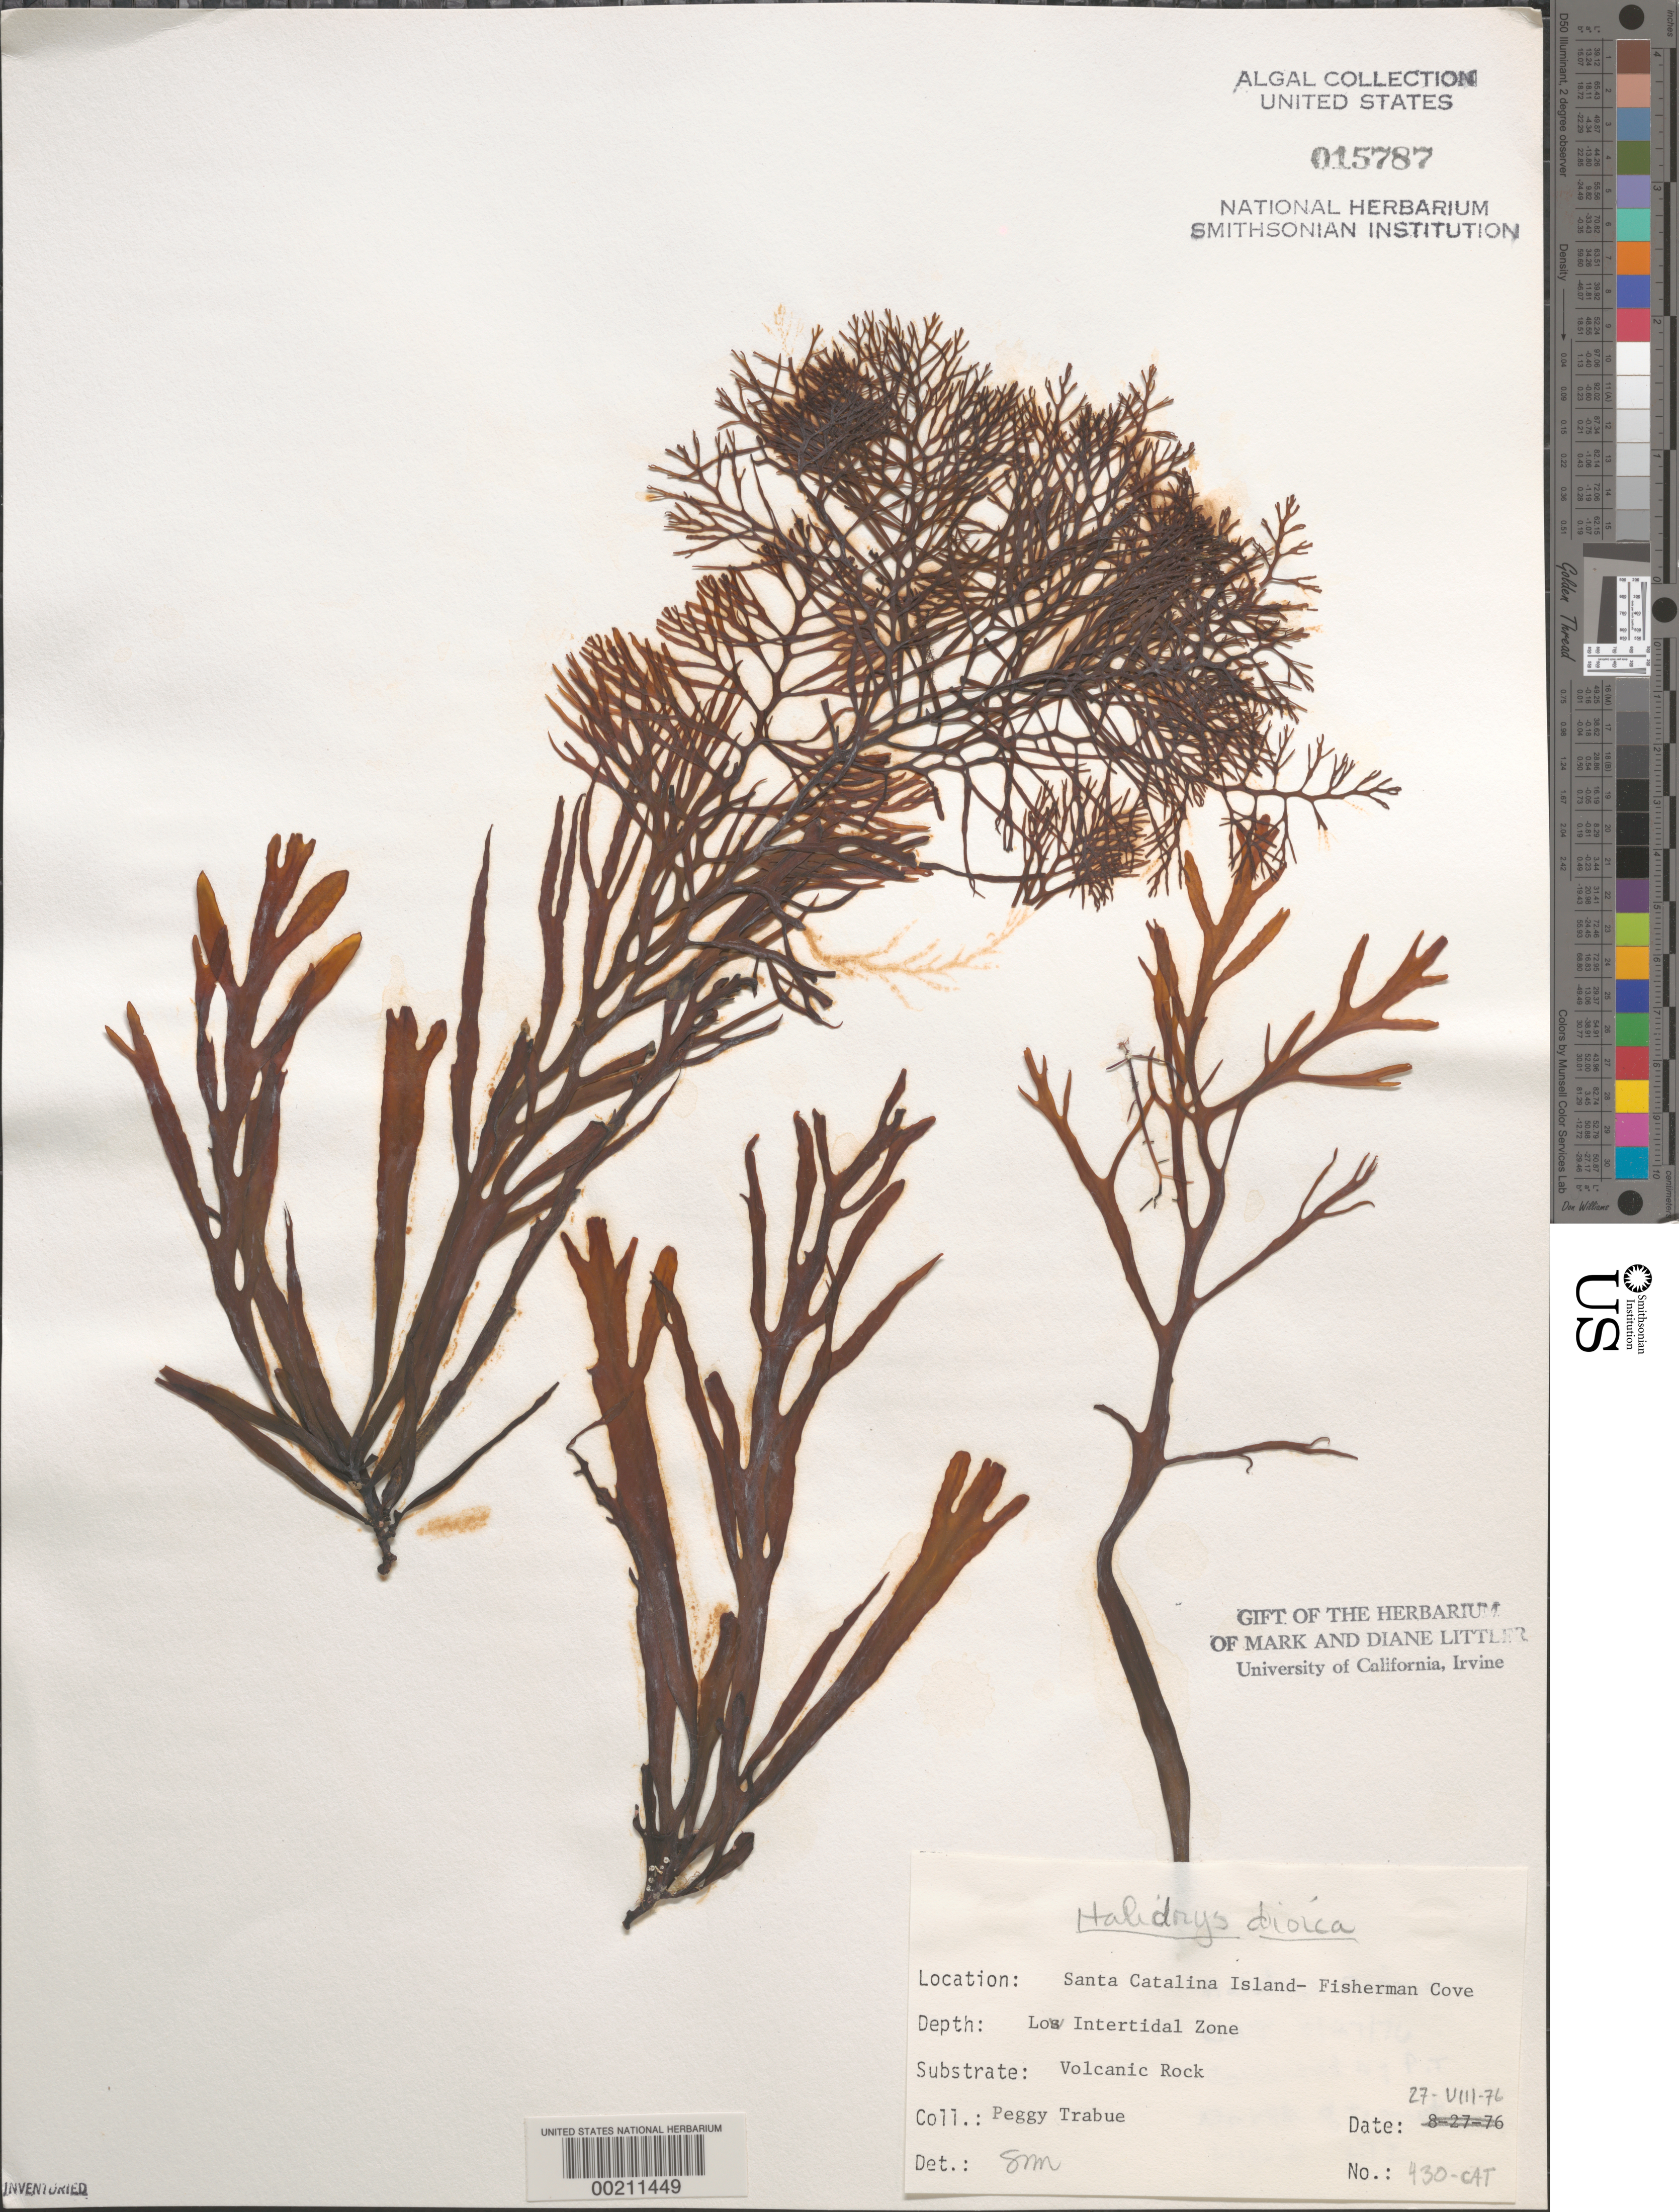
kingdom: Chromista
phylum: Ochrophyta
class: Phaeophyceae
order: Fucales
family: Sargassaceae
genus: Halidrys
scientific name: Halidrys dioica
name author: N.L. Gardner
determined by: Murray, S. N.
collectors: P. J. Trabue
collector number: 430-cat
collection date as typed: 27 Aug 1976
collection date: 1976-08-27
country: United States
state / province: California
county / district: Los Angeles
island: Santa Catalina Island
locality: Fishermen Cove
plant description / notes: BLM-SOCALBIGHT Rocky Intertidal Survey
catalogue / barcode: US 15787